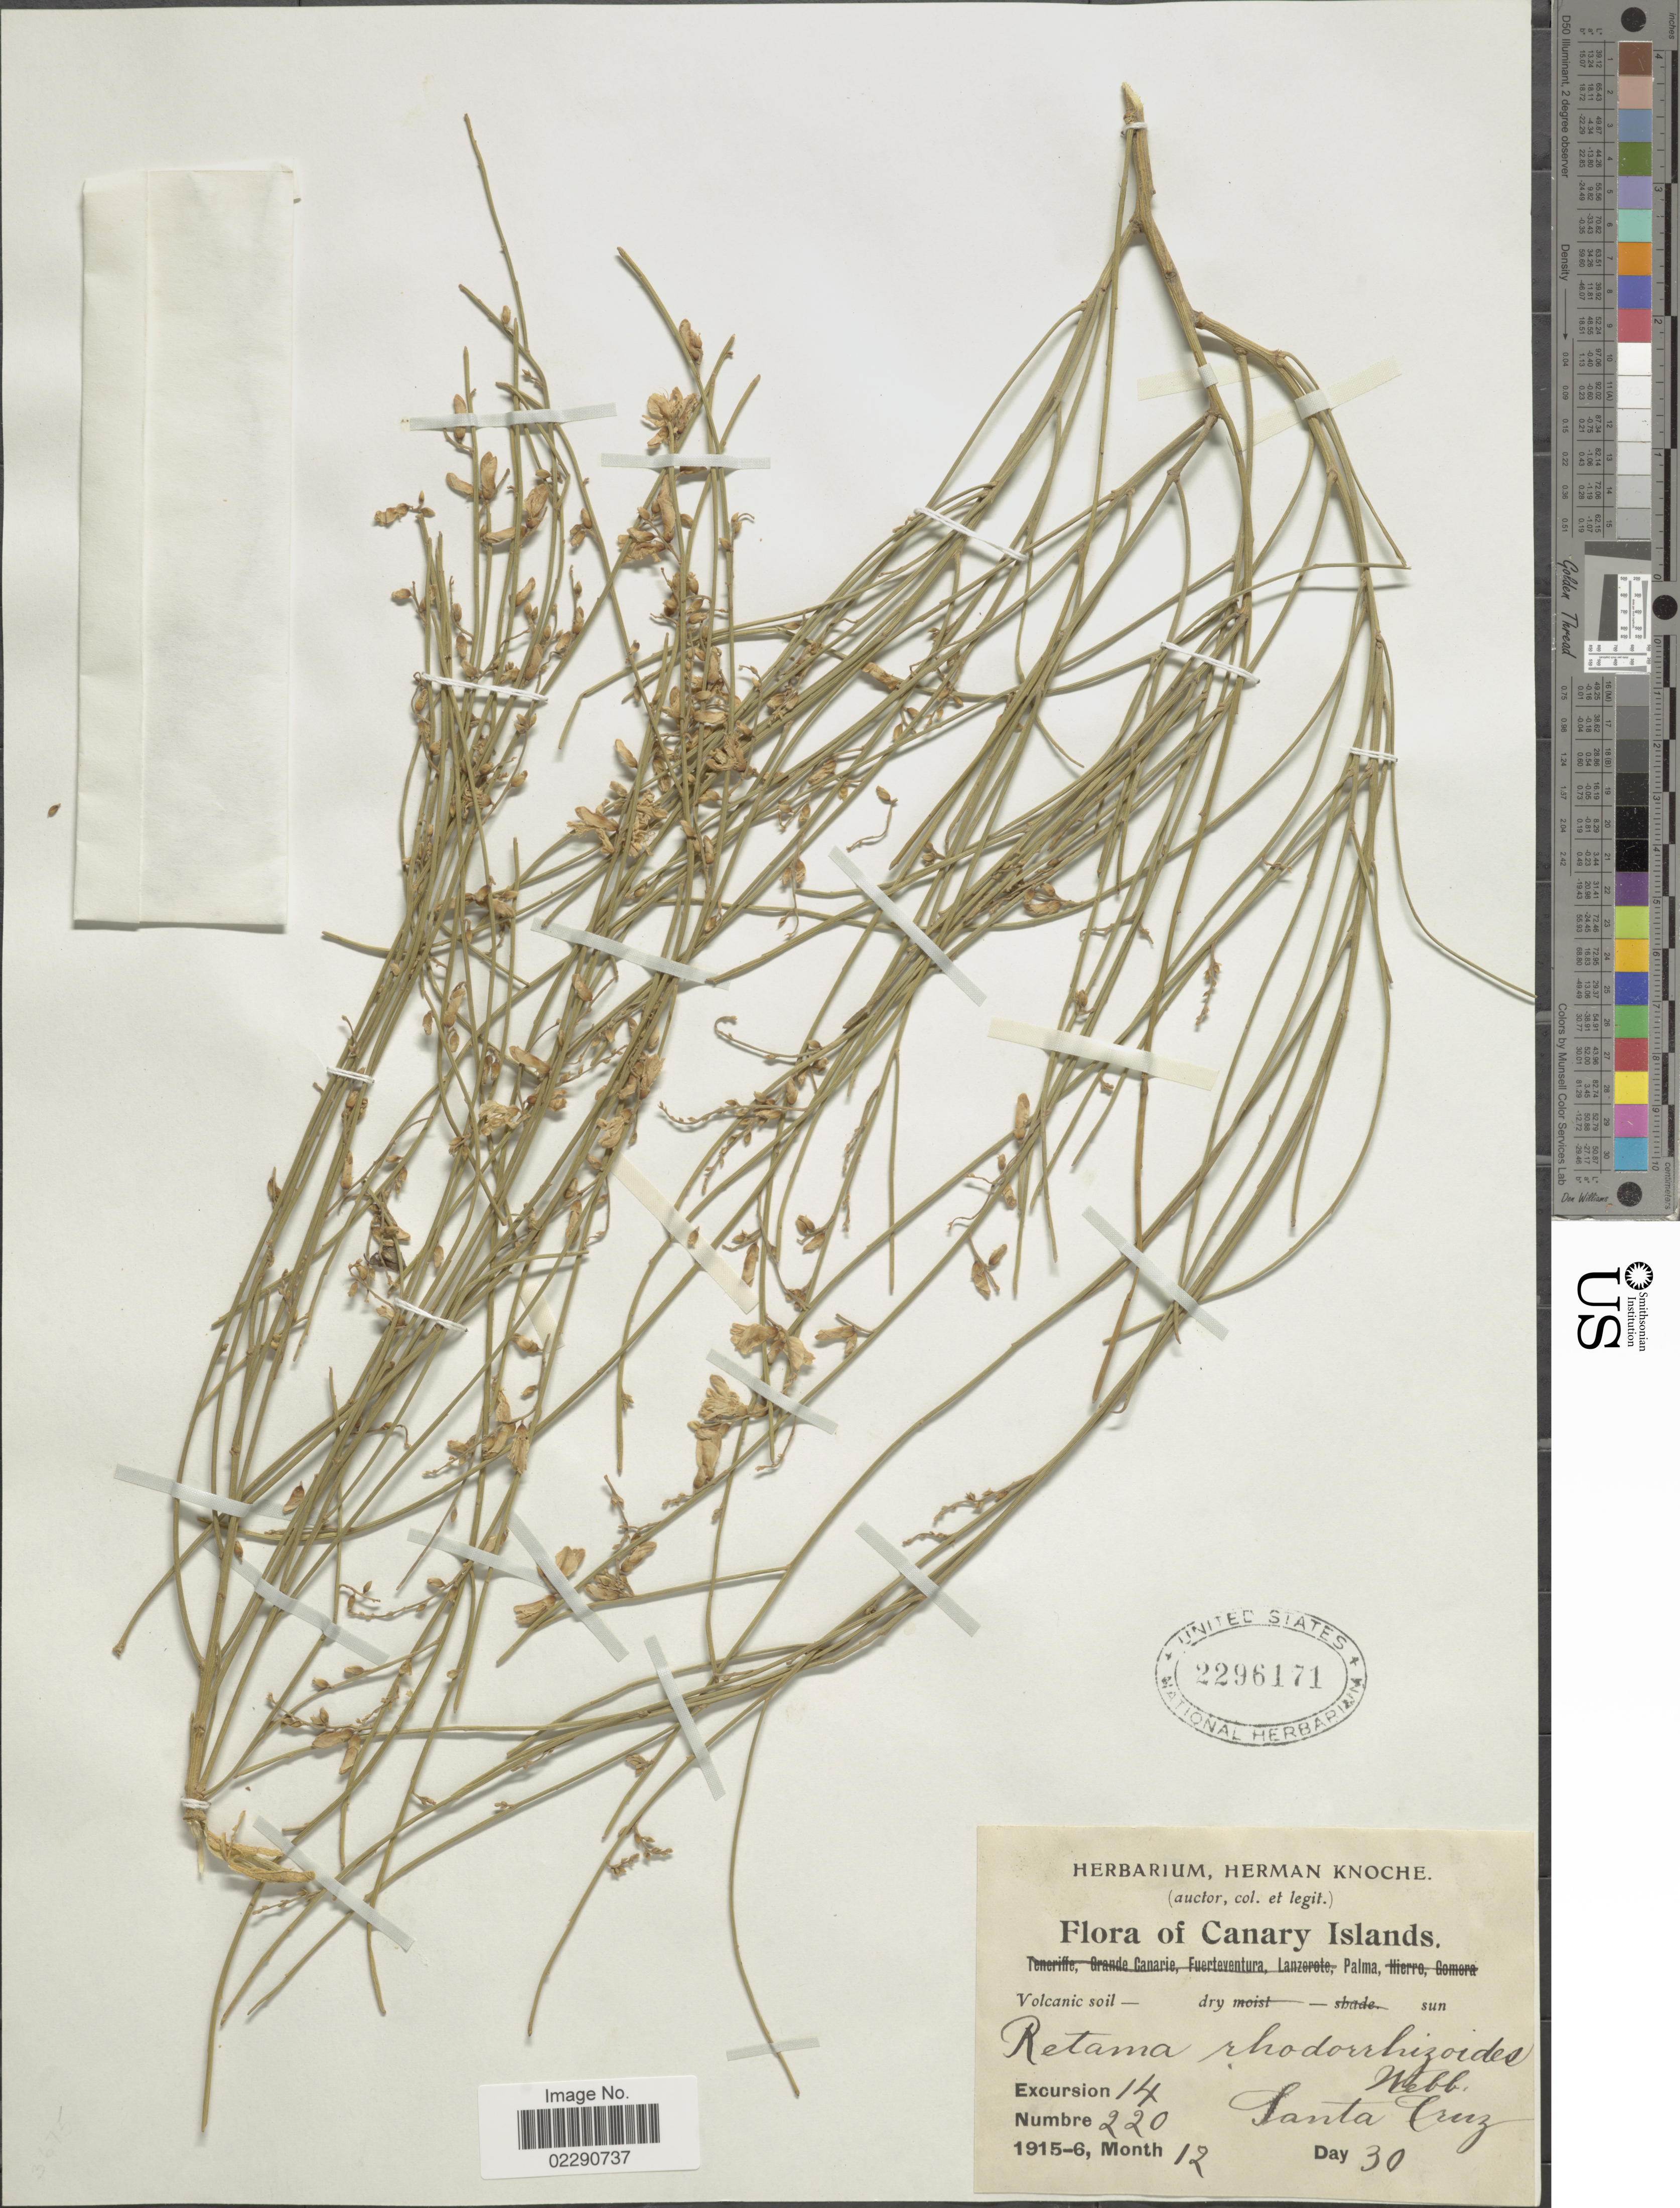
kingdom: Plantae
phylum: Tracheophyta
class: Magnoliopsida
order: Fabales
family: Fabaceae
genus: Retama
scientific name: Retama rhodorhizoides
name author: (Webb. & Berthel.) Webb & Berthel.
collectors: ex herb. Herman Knoche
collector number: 220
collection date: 1915-12-30/1916-12-30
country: Spain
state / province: Canarias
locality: Canary Islands, Santa Cruz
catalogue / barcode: US 2296171